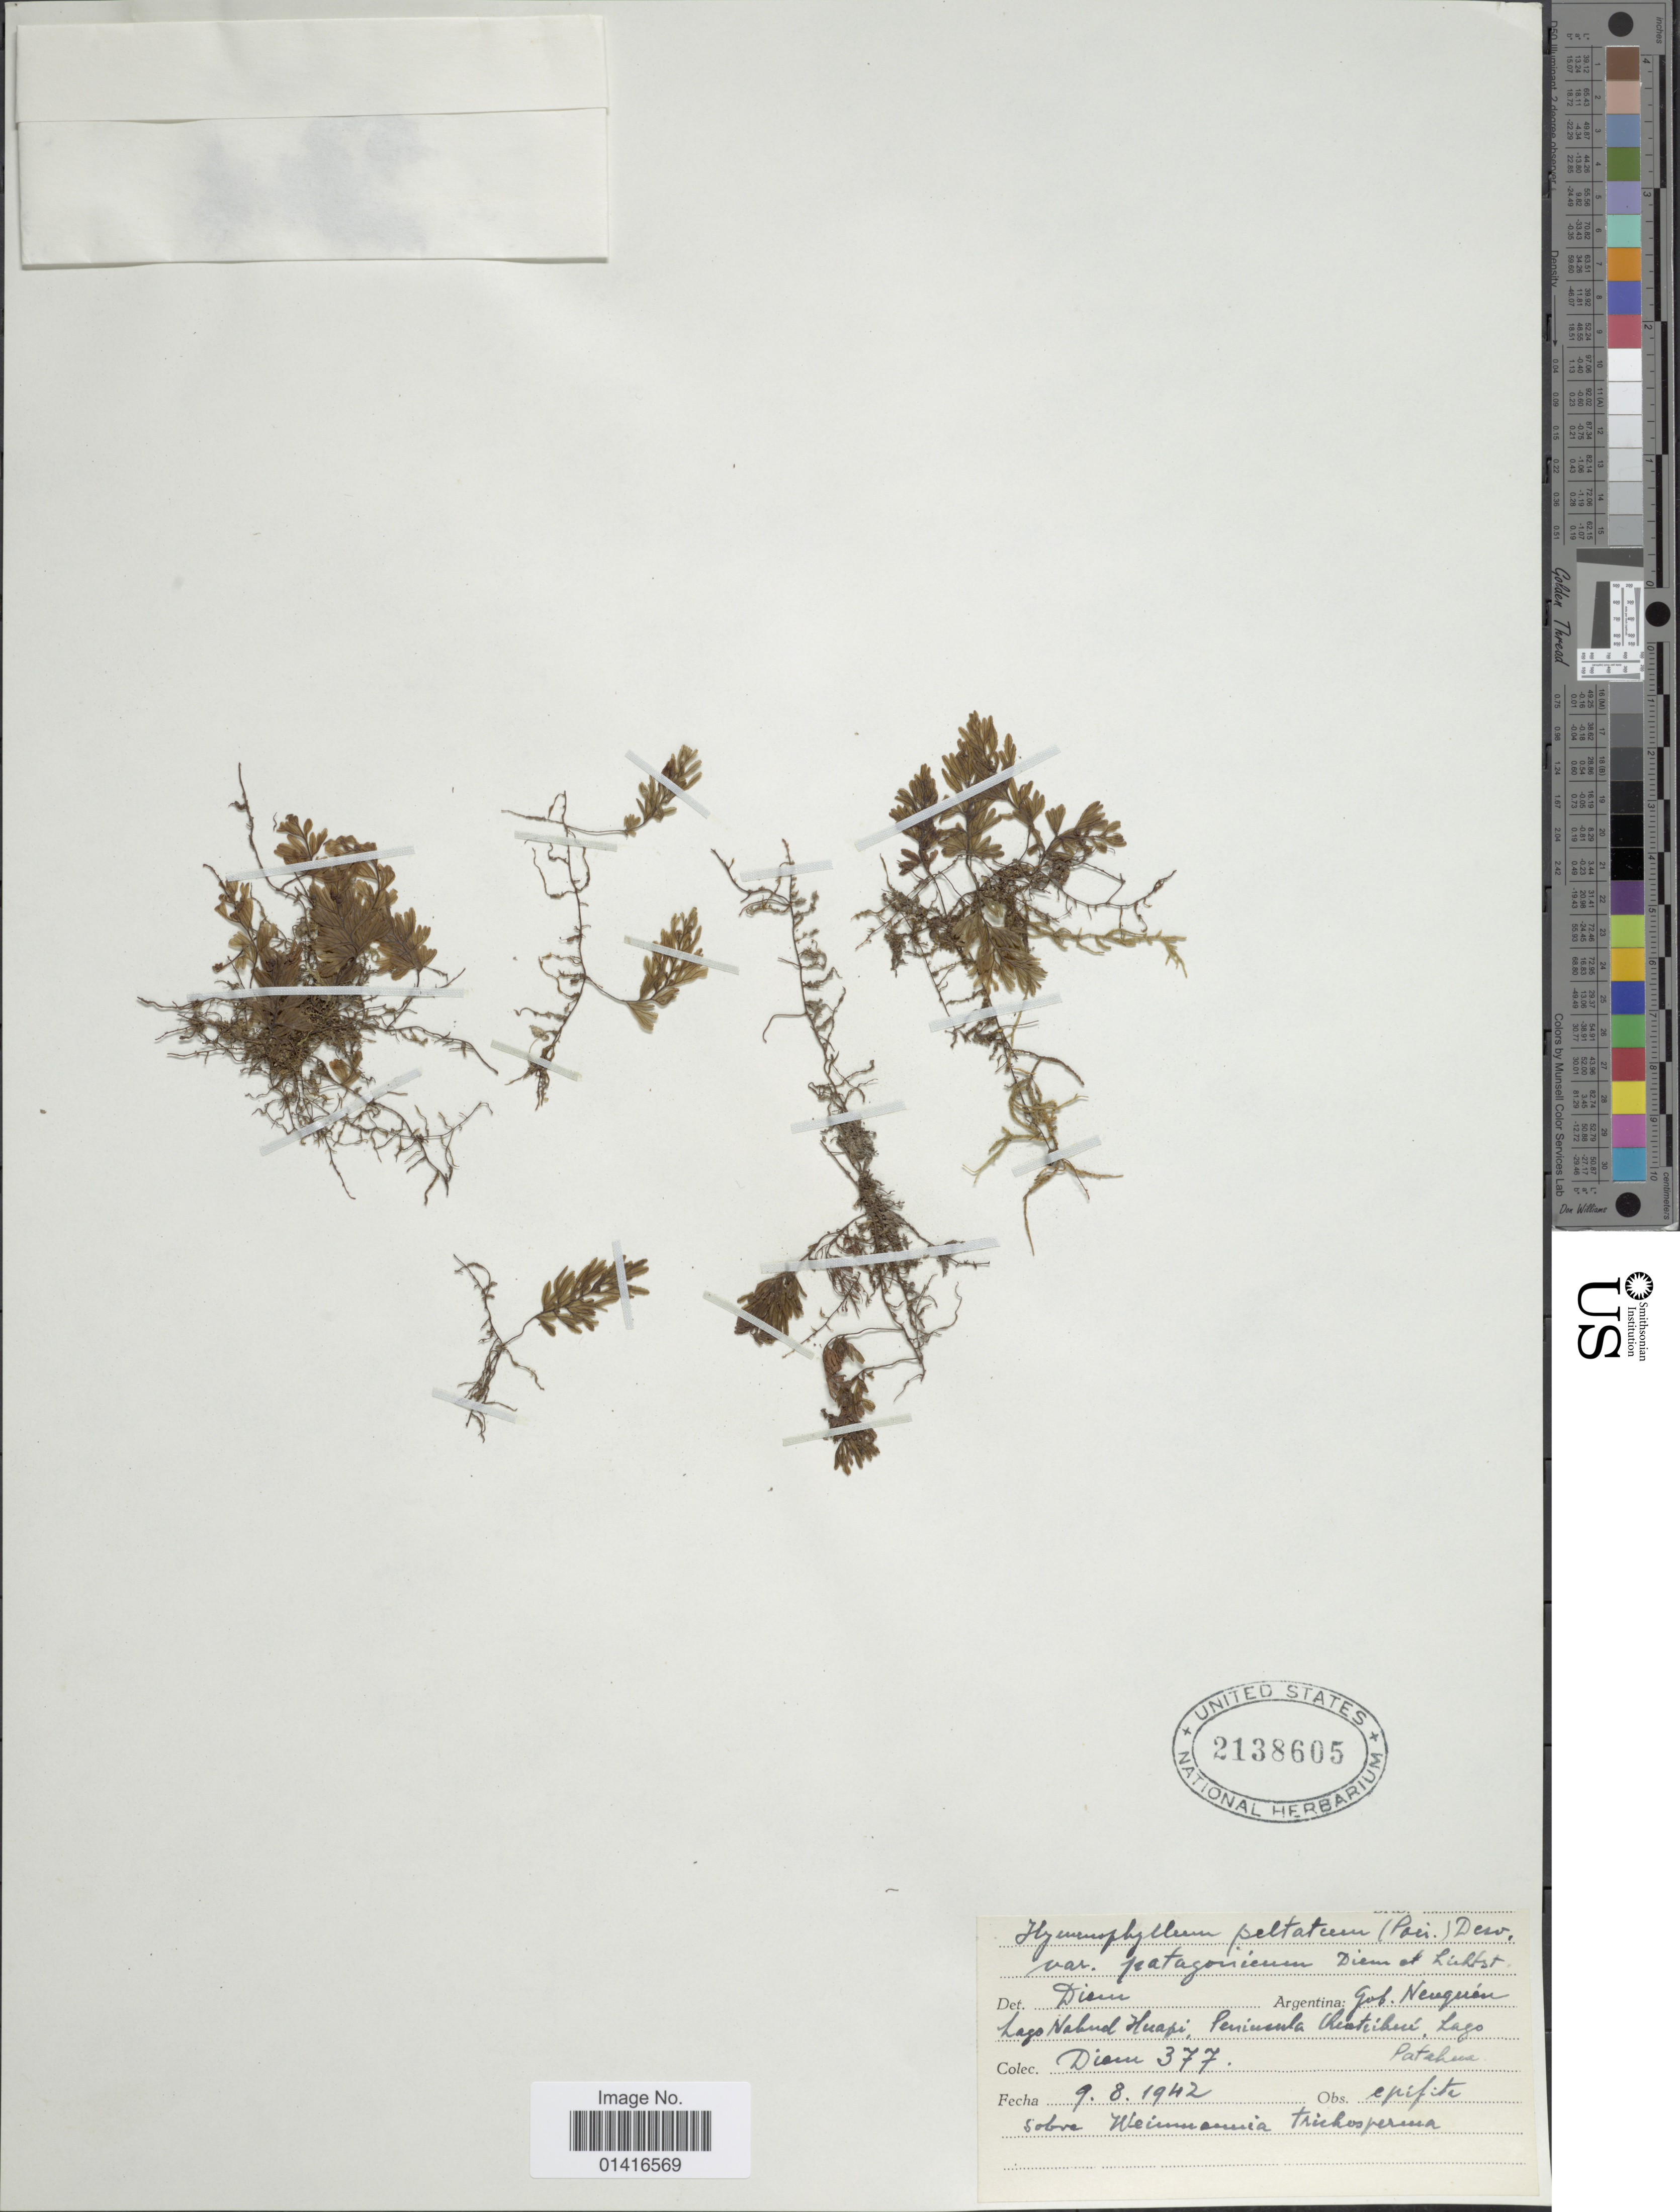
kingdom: Plantae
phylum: Tracheophyta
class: Polypodiopsida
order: Hymenophyllales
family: Hymenophyllaceae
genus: Hymenophyllum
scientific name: Hymenophyllum peltatum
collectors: T. Pederson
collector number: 377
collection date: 1942-08-09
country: Argentina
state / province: Neuquen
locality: Lago Nahuel Huapi, Peninsula Quetrihue, Lago Patahua.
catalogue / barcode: US 2138605